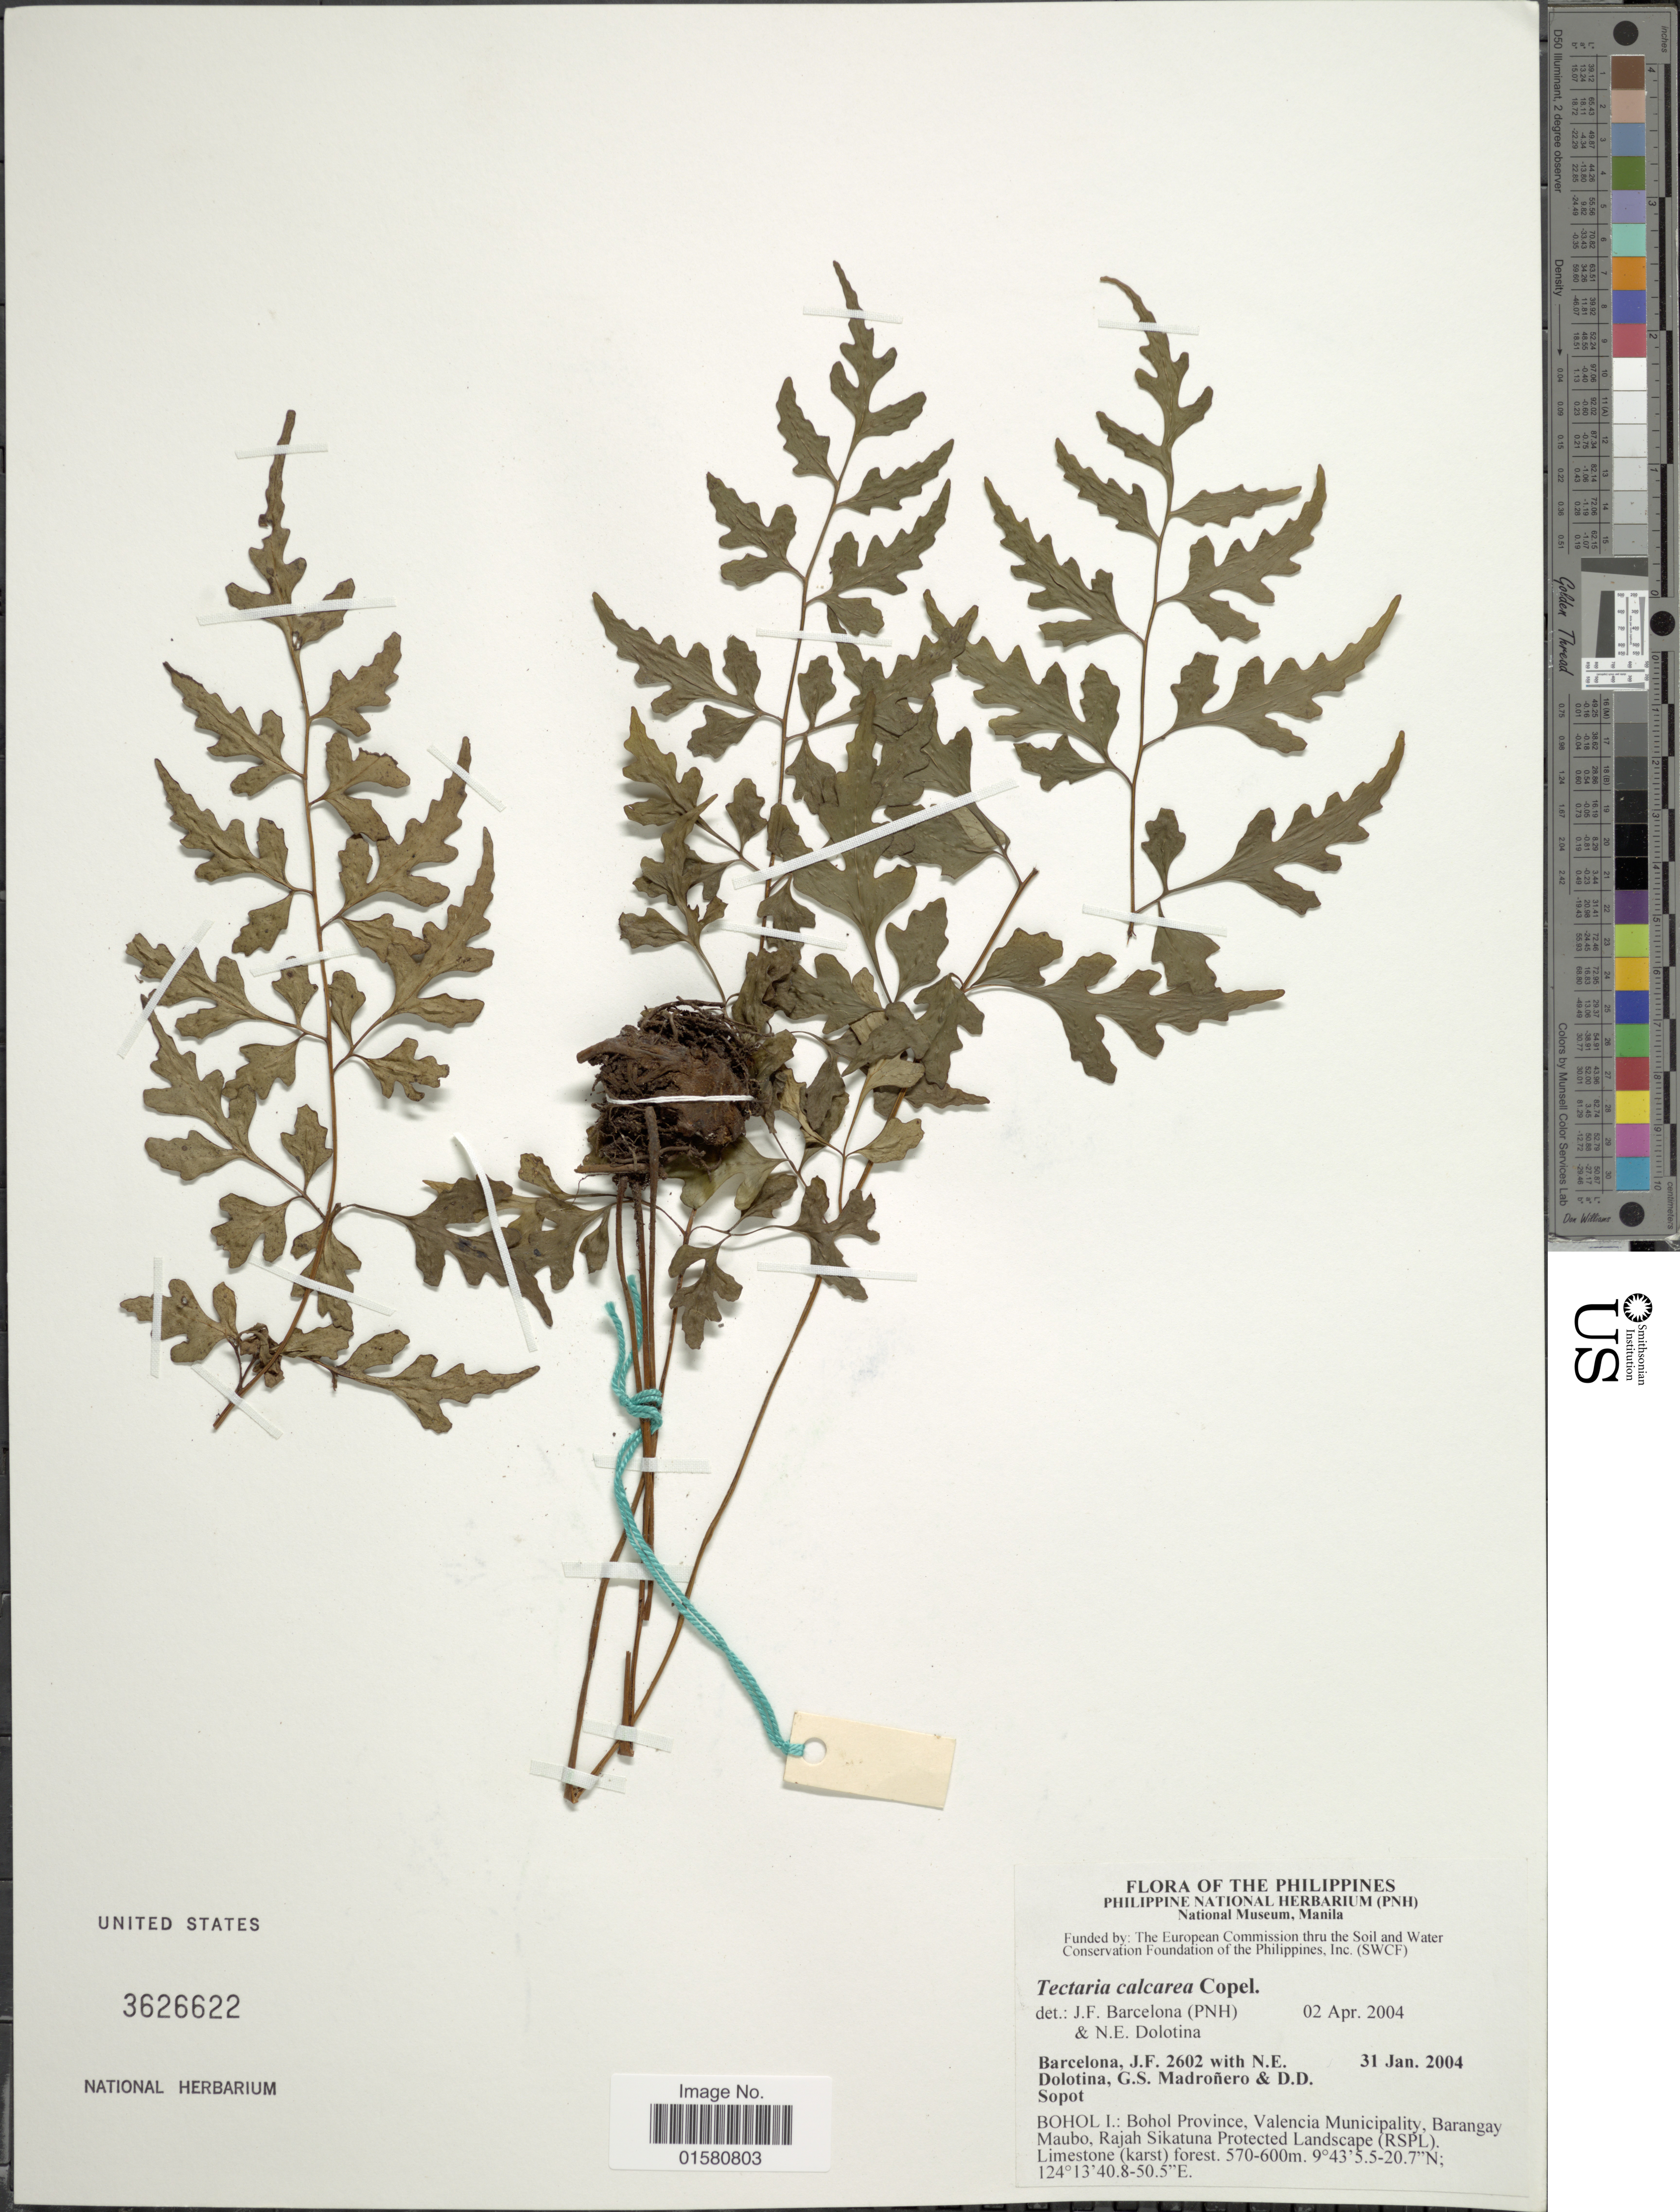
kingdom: Plantae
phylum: Tracheophyta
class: Polypodiopsida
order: Polypodiales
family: Tectariaceae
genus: Tectaria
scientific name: Tectaria calcarea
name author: (C. Presl) Copel.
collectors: J. F. Barcelona, N. Dolotina, G. Madroñero & D. Sopot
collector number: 2602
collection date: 2004-01-31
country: Philippines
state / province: Central Visayas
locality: Bohol I.; Bohol Province, Valencia Municipality, Barangay Mauba, Rajah Sikatuna Protected Landscape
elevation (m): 570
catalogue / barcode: US 3626622